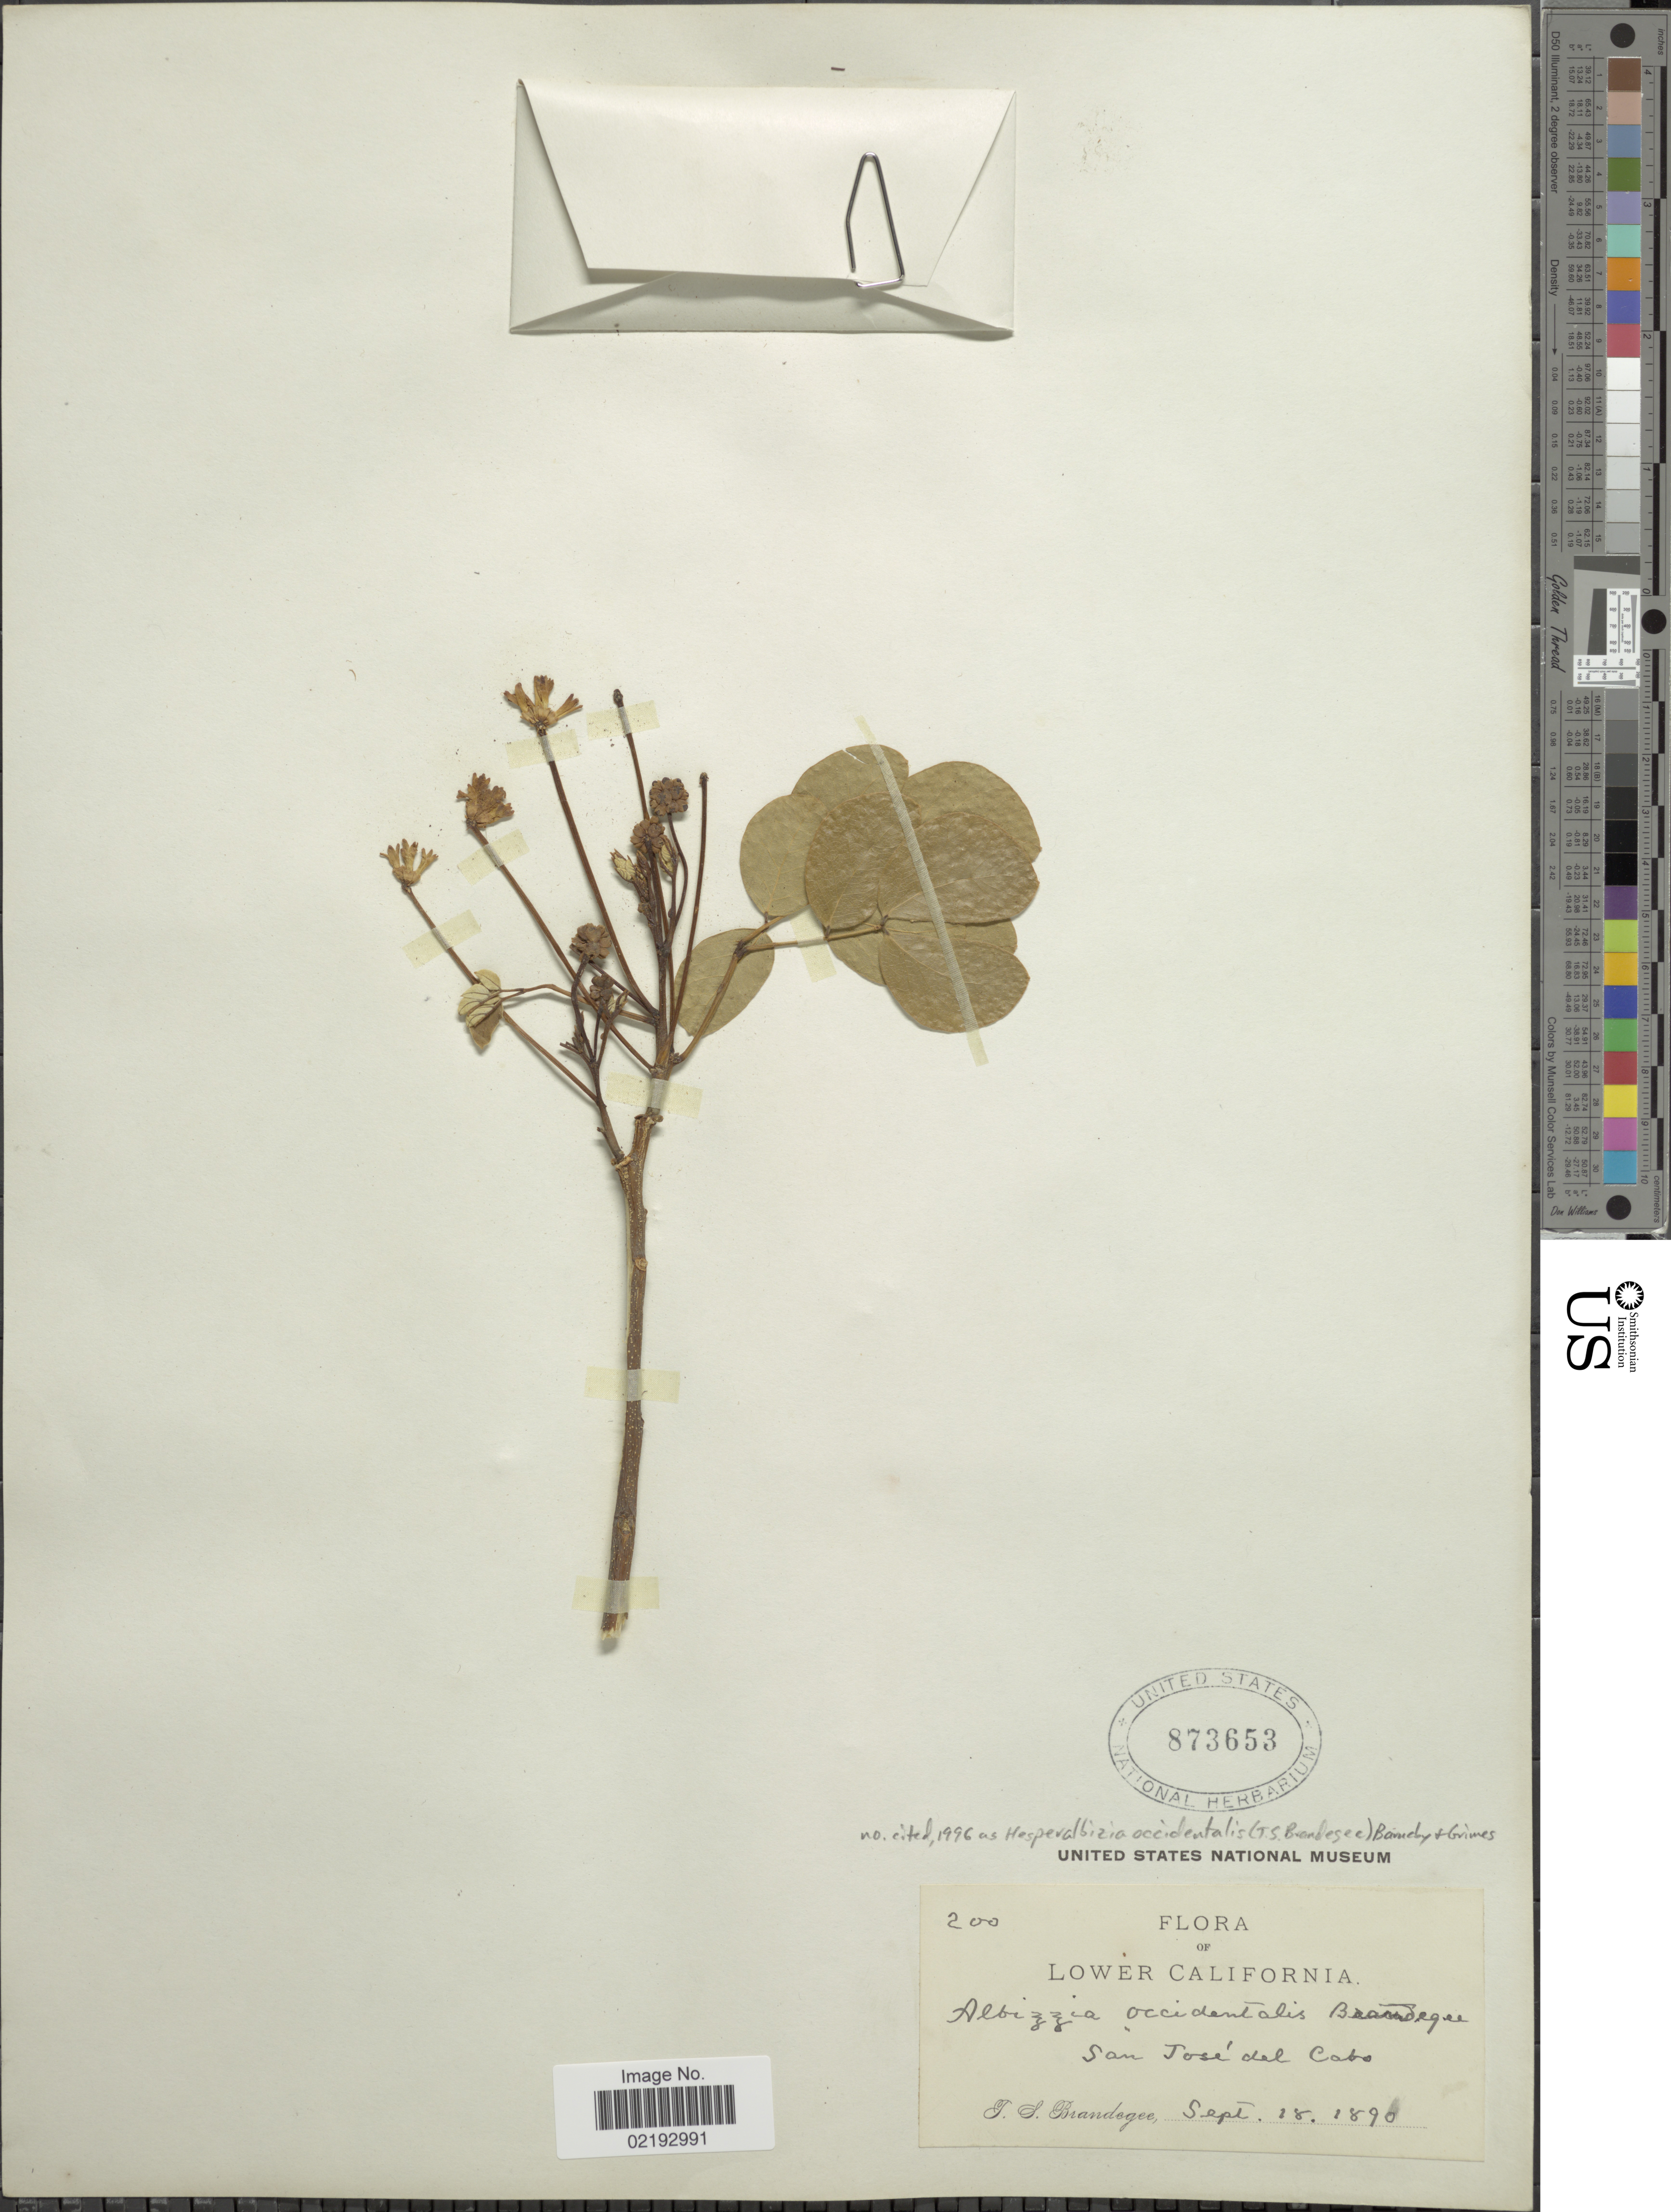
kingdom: Plantae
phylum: Tracheophyta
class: Magnoliopsida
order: Fabales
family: Fabaceae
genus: Hesperalbizia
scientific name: Hesperalbizia occidentalis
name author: (Brandegee) Barneby & J.W. Grimes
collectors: T. S. Brandegee (herbarium)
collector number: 200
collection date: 1890-09-18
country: Mexico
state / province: Baja California Sur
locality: Lower California, San Jose del Cabo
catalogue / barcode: US 873653